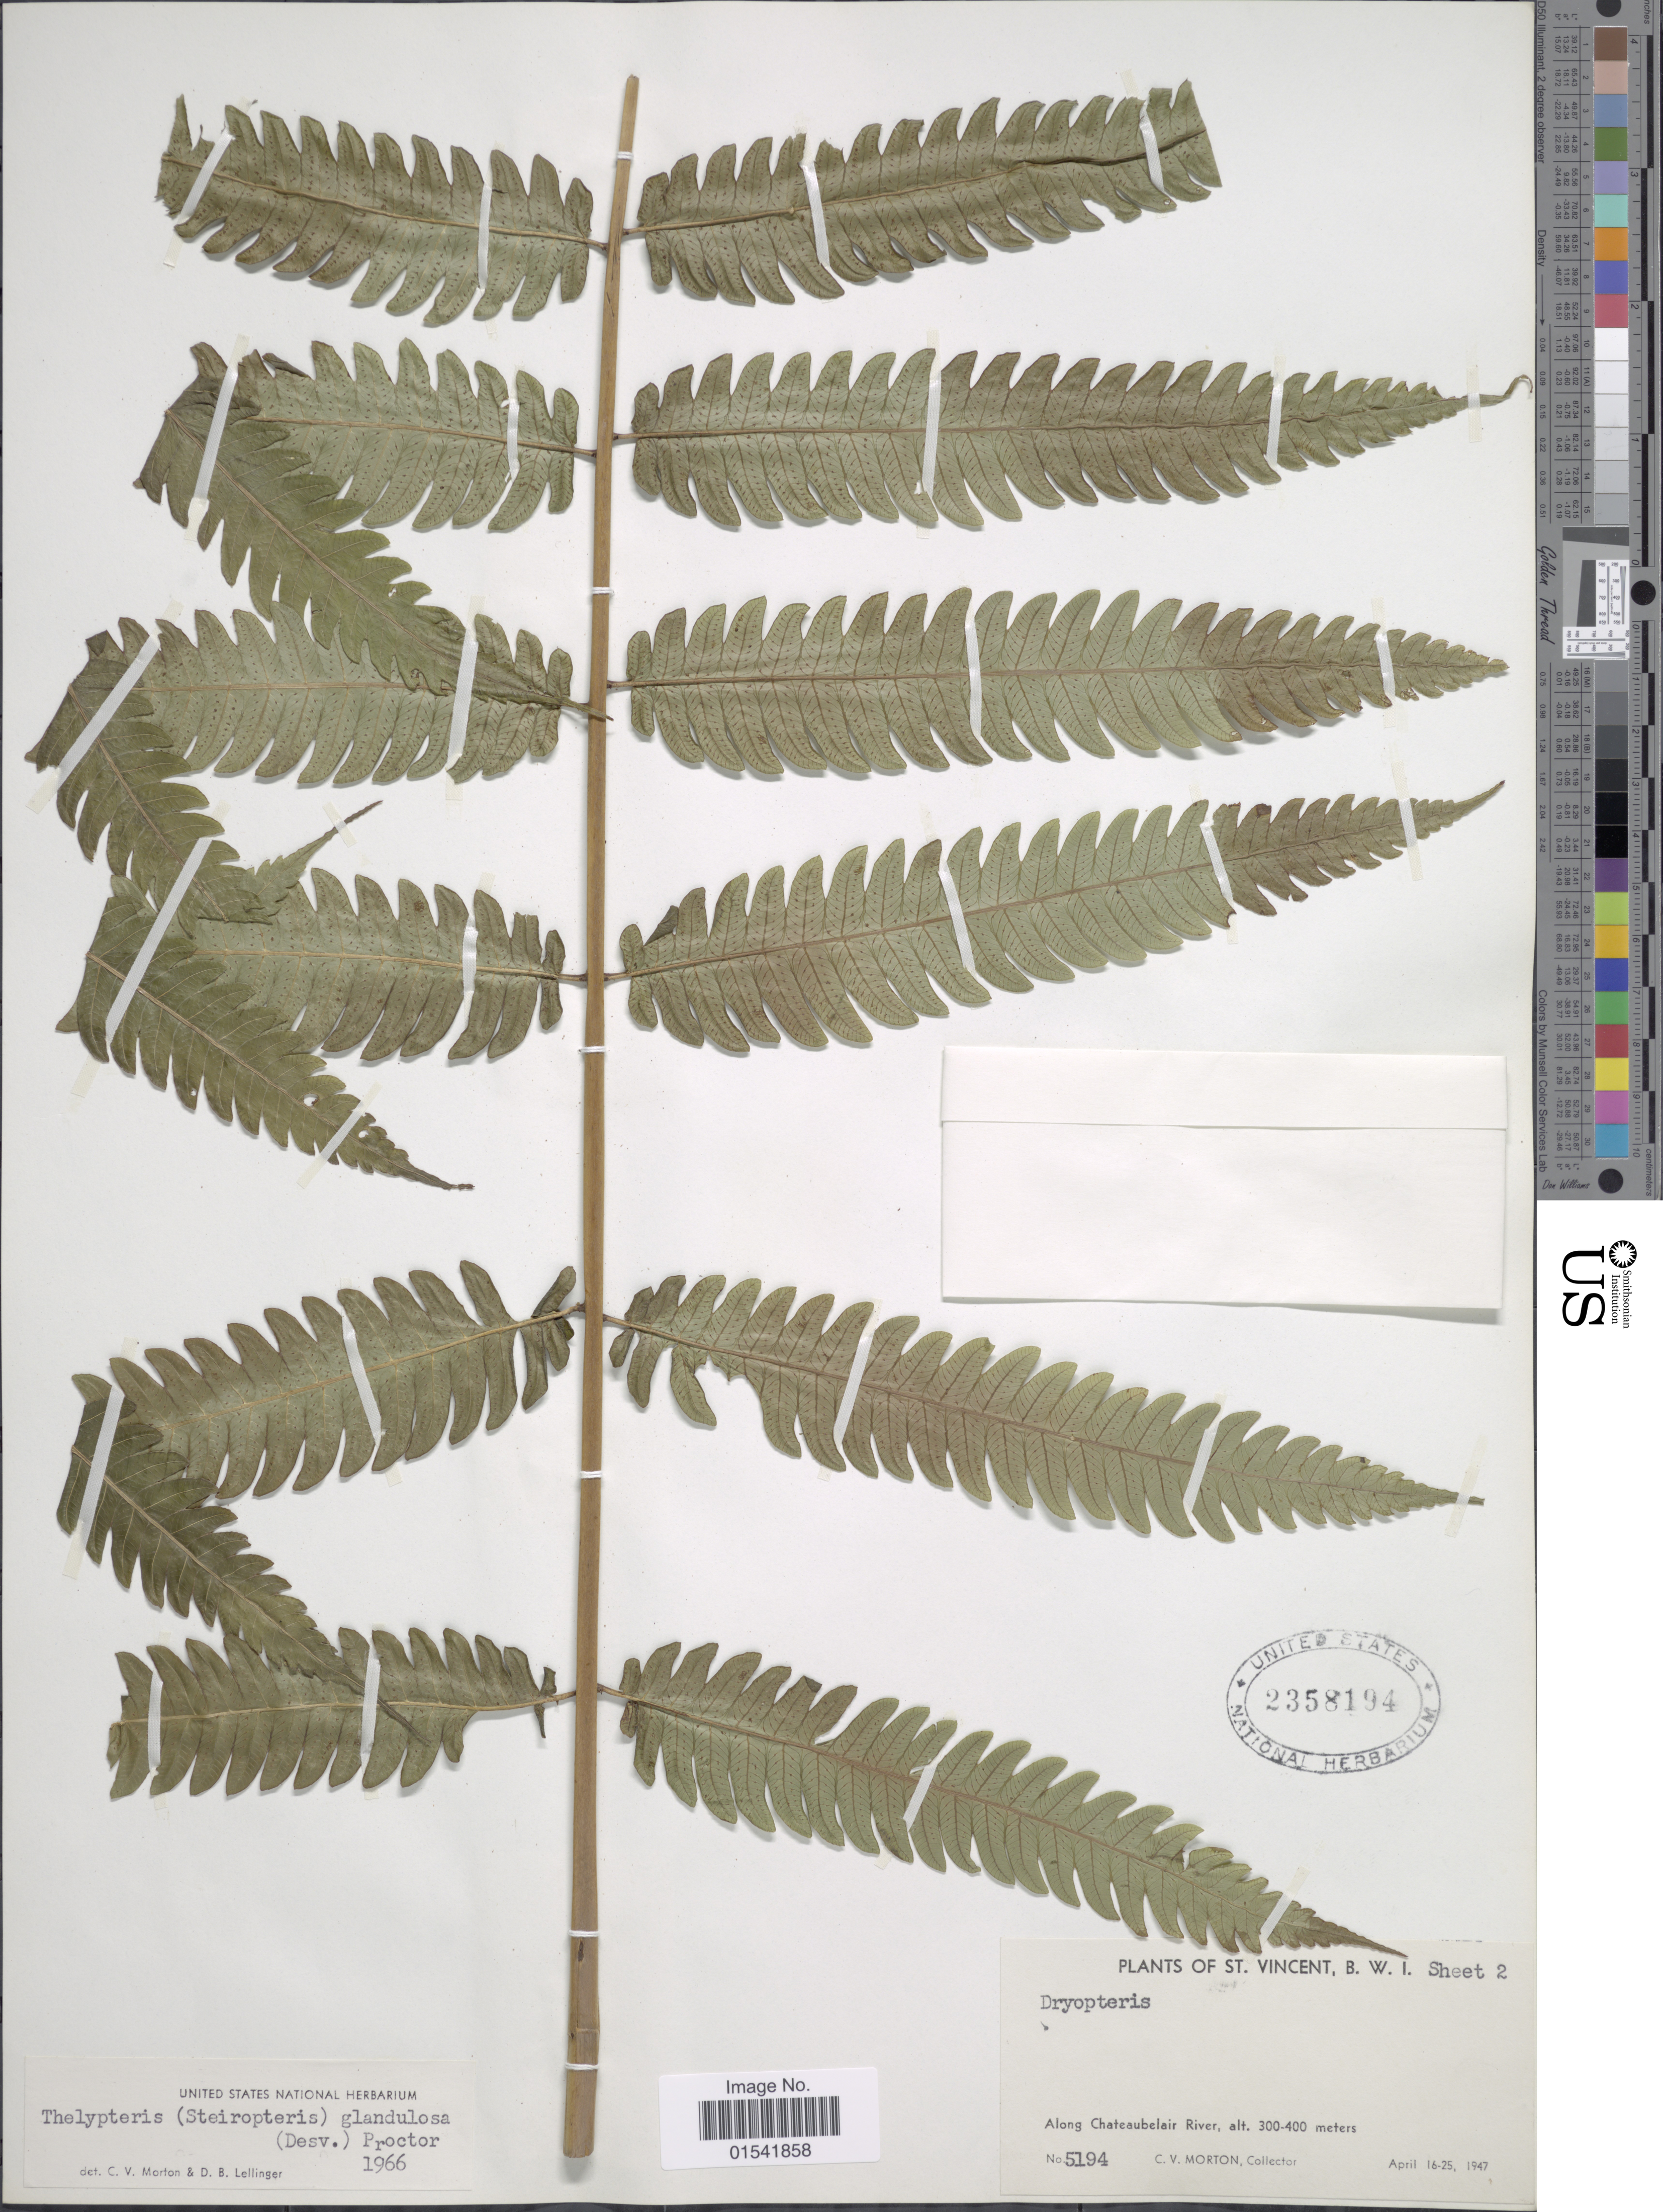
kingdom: Plantae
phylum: Tracheophyta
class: Polypodiopsida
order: Polypodiales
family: Thelypteridaceae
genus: Steiropteris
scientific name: Steiropteris glandulosa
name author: (Hook. f.) Pic. Serm.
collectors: C. V. Morton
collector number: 5194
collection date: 1947-04-16/1947-04-25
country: St. Vincent - Grenadines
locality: St. Vincent, B.W.I., Along Chateaubelair River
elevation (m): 300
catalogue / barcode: US 2358194